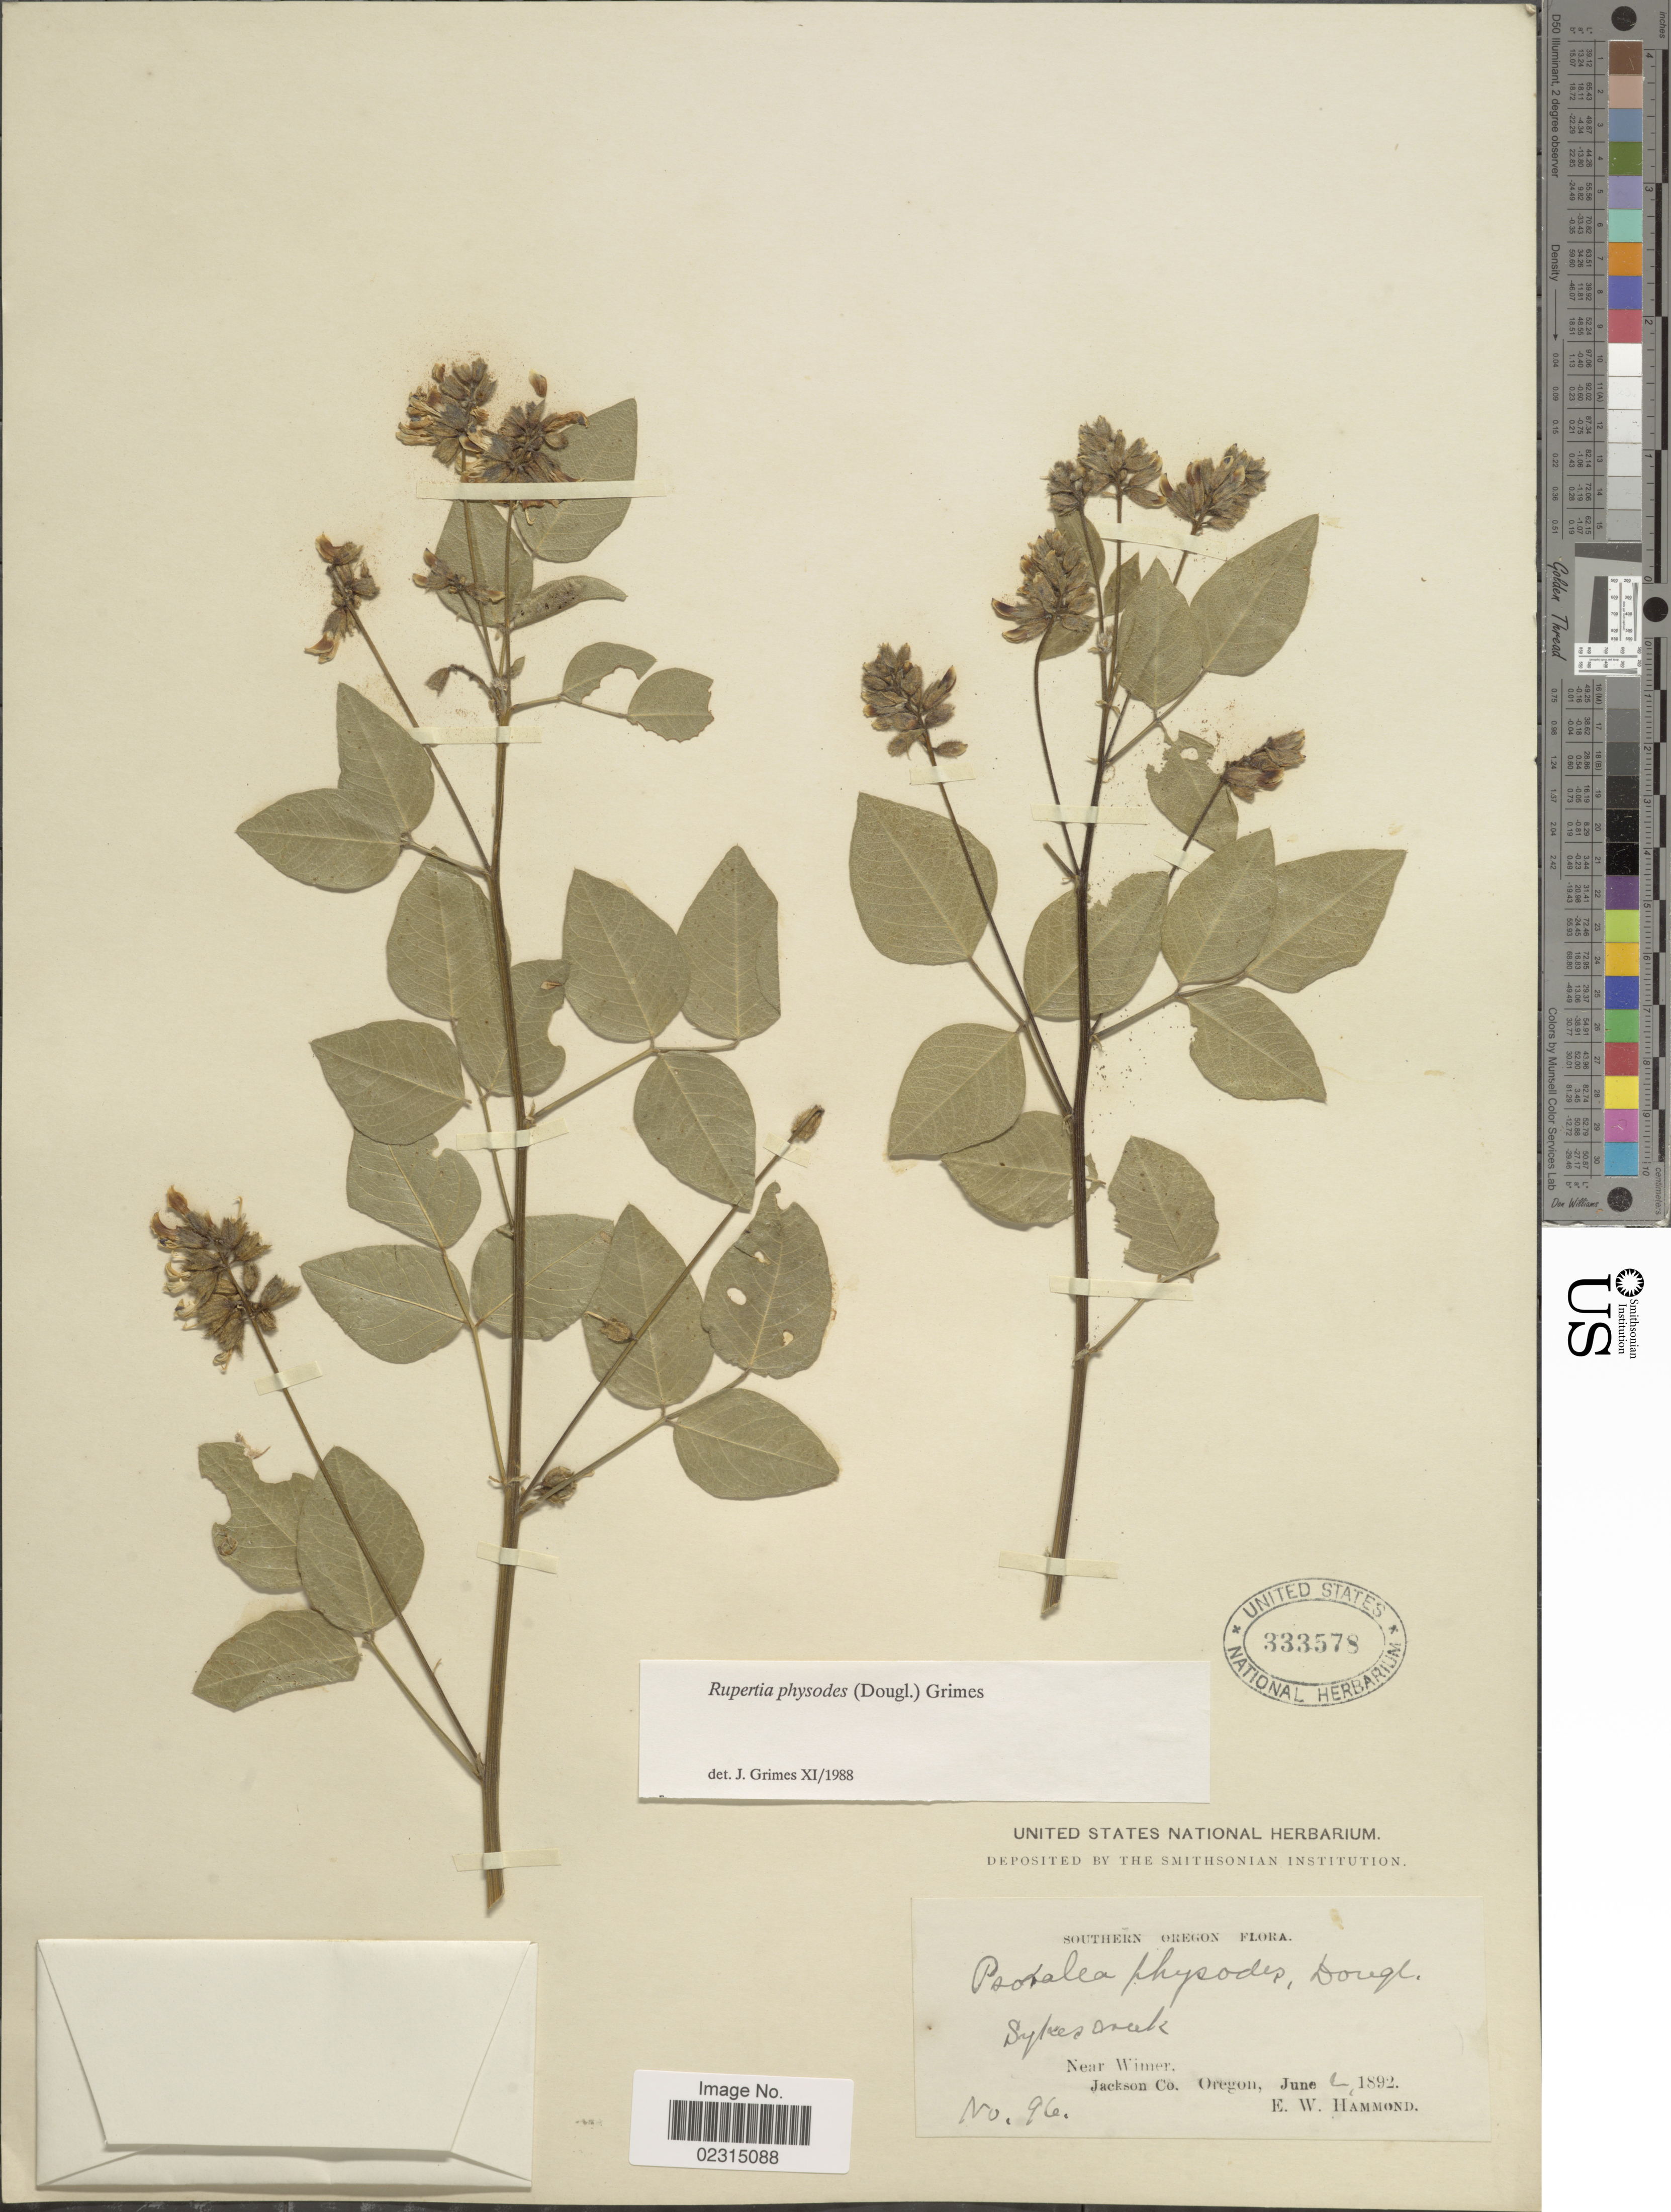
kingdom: Plantae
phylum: Tracheophyta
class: Magnoliopsida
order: Fabales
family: Fabaceae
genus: Rupertia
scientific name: Rupertia physodes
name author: (Douglas) J.W. Grimes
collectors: E. Hammond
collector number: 96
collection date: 1892-06-02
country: United States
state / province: Oregon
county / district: Jackson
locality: Southern Oregon, Sykes creek, Near Wimer, Jackson Co.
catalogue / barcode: US 333578